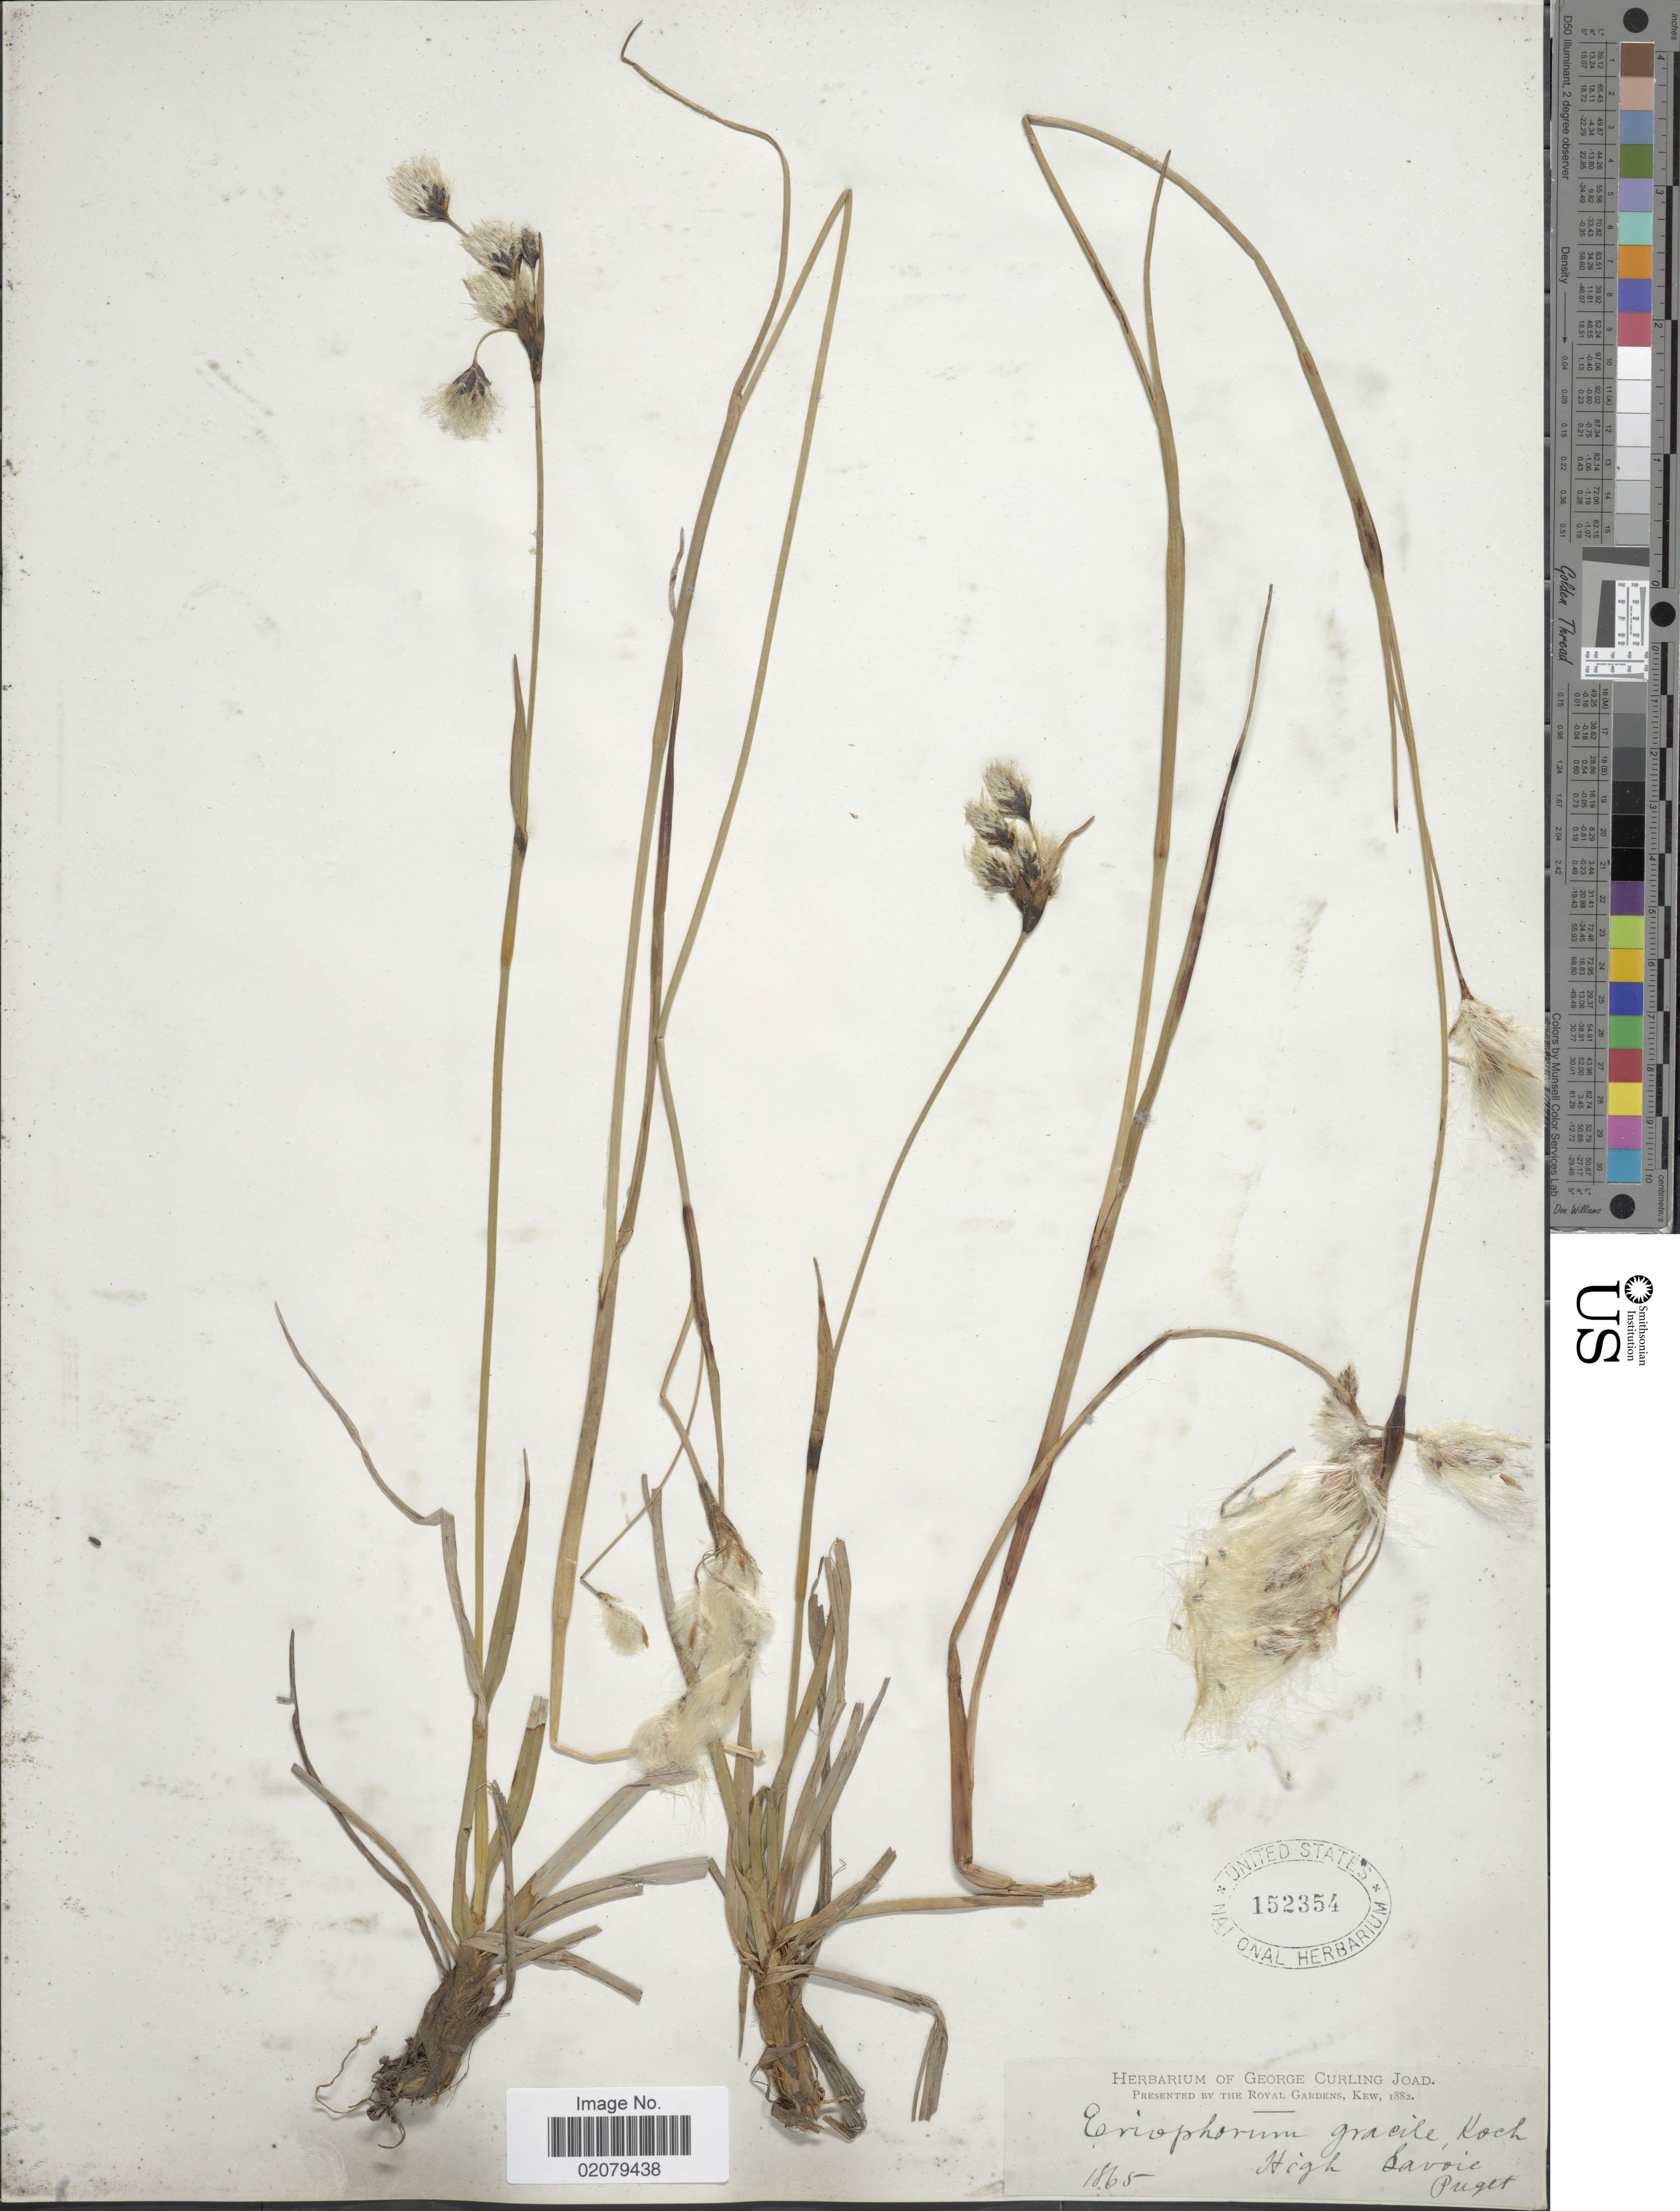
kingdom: Plantae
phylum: Tracheophyta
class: Liliopsida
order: Poales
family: Cyperaceae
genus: Eriophorum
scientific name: Eriophorum gracile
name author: W.D.J. Koch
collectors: -. Puget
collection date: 1865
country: France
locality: Savoie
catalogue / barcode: US 152354